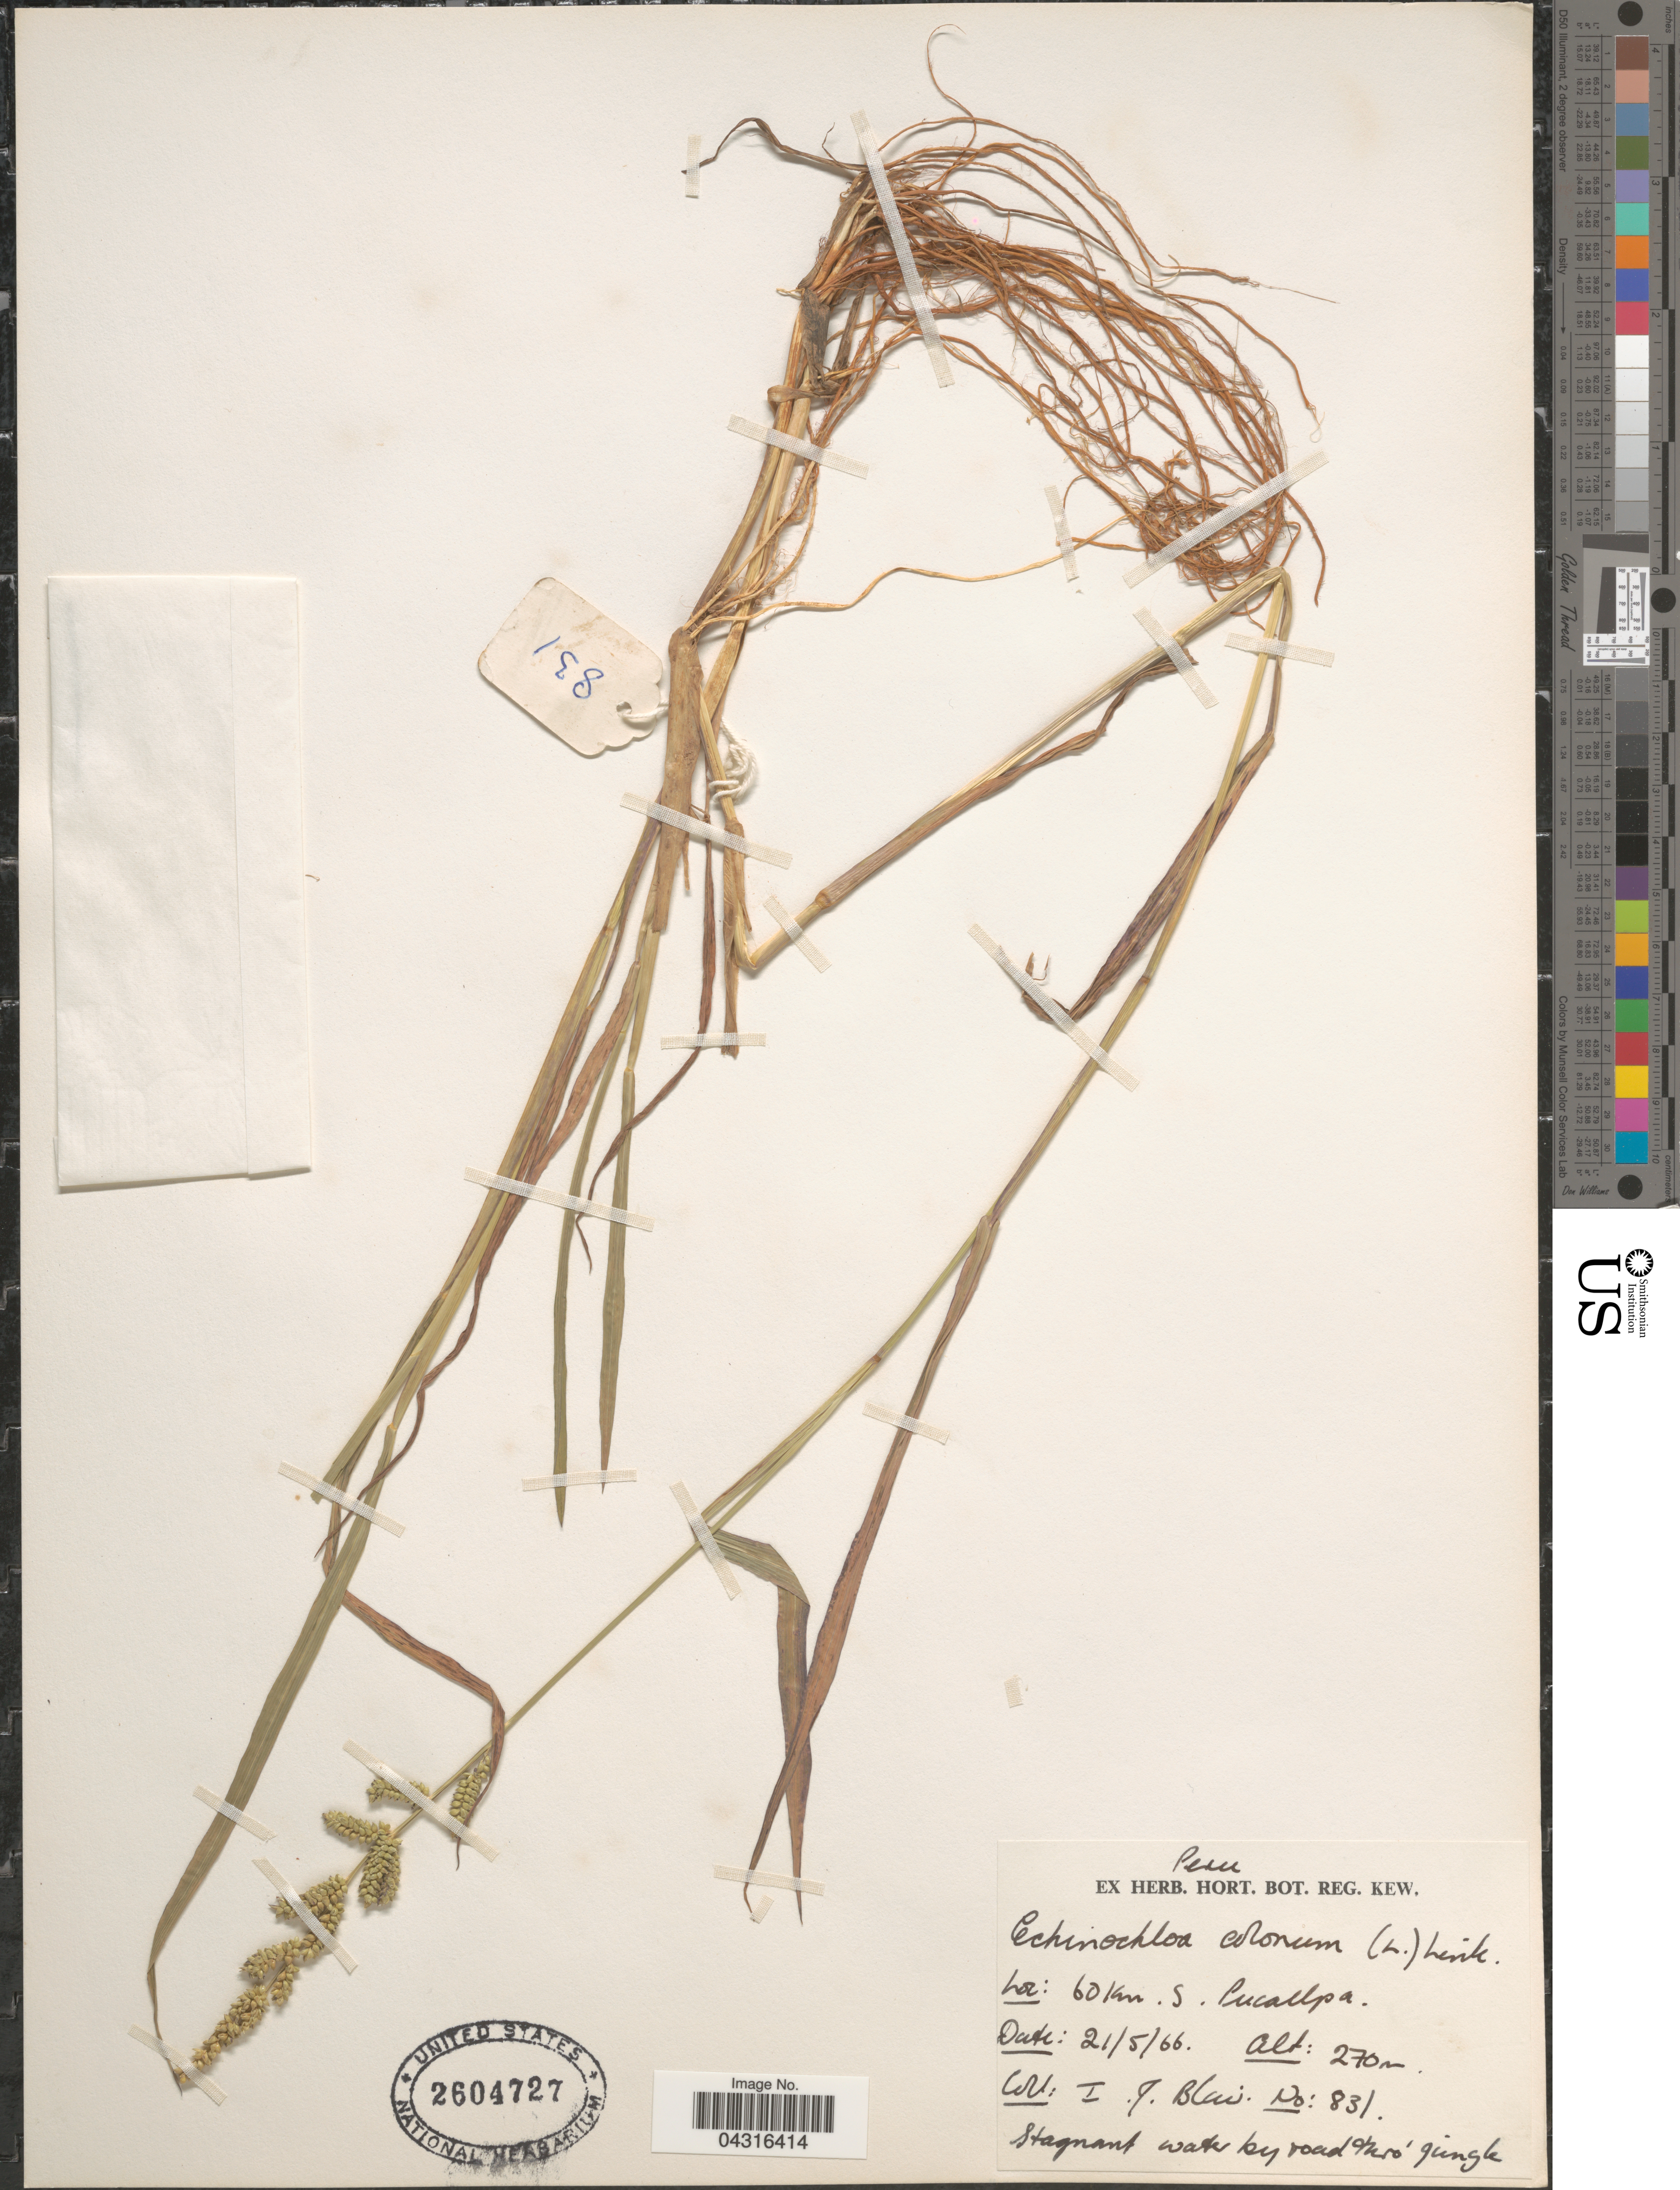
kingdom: Plantae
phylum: Tracheophyta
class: Liliopsida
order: Poales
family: Poaceae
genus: Echinochloa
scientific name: Echinochloa colona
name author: (L.) Link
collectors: I. Blair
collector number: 831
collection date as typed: Transcribed d/m/y: 21/5/66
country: Peru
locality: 60 Km. S. Pucallpa.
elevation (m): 270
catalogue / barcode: US 2604727